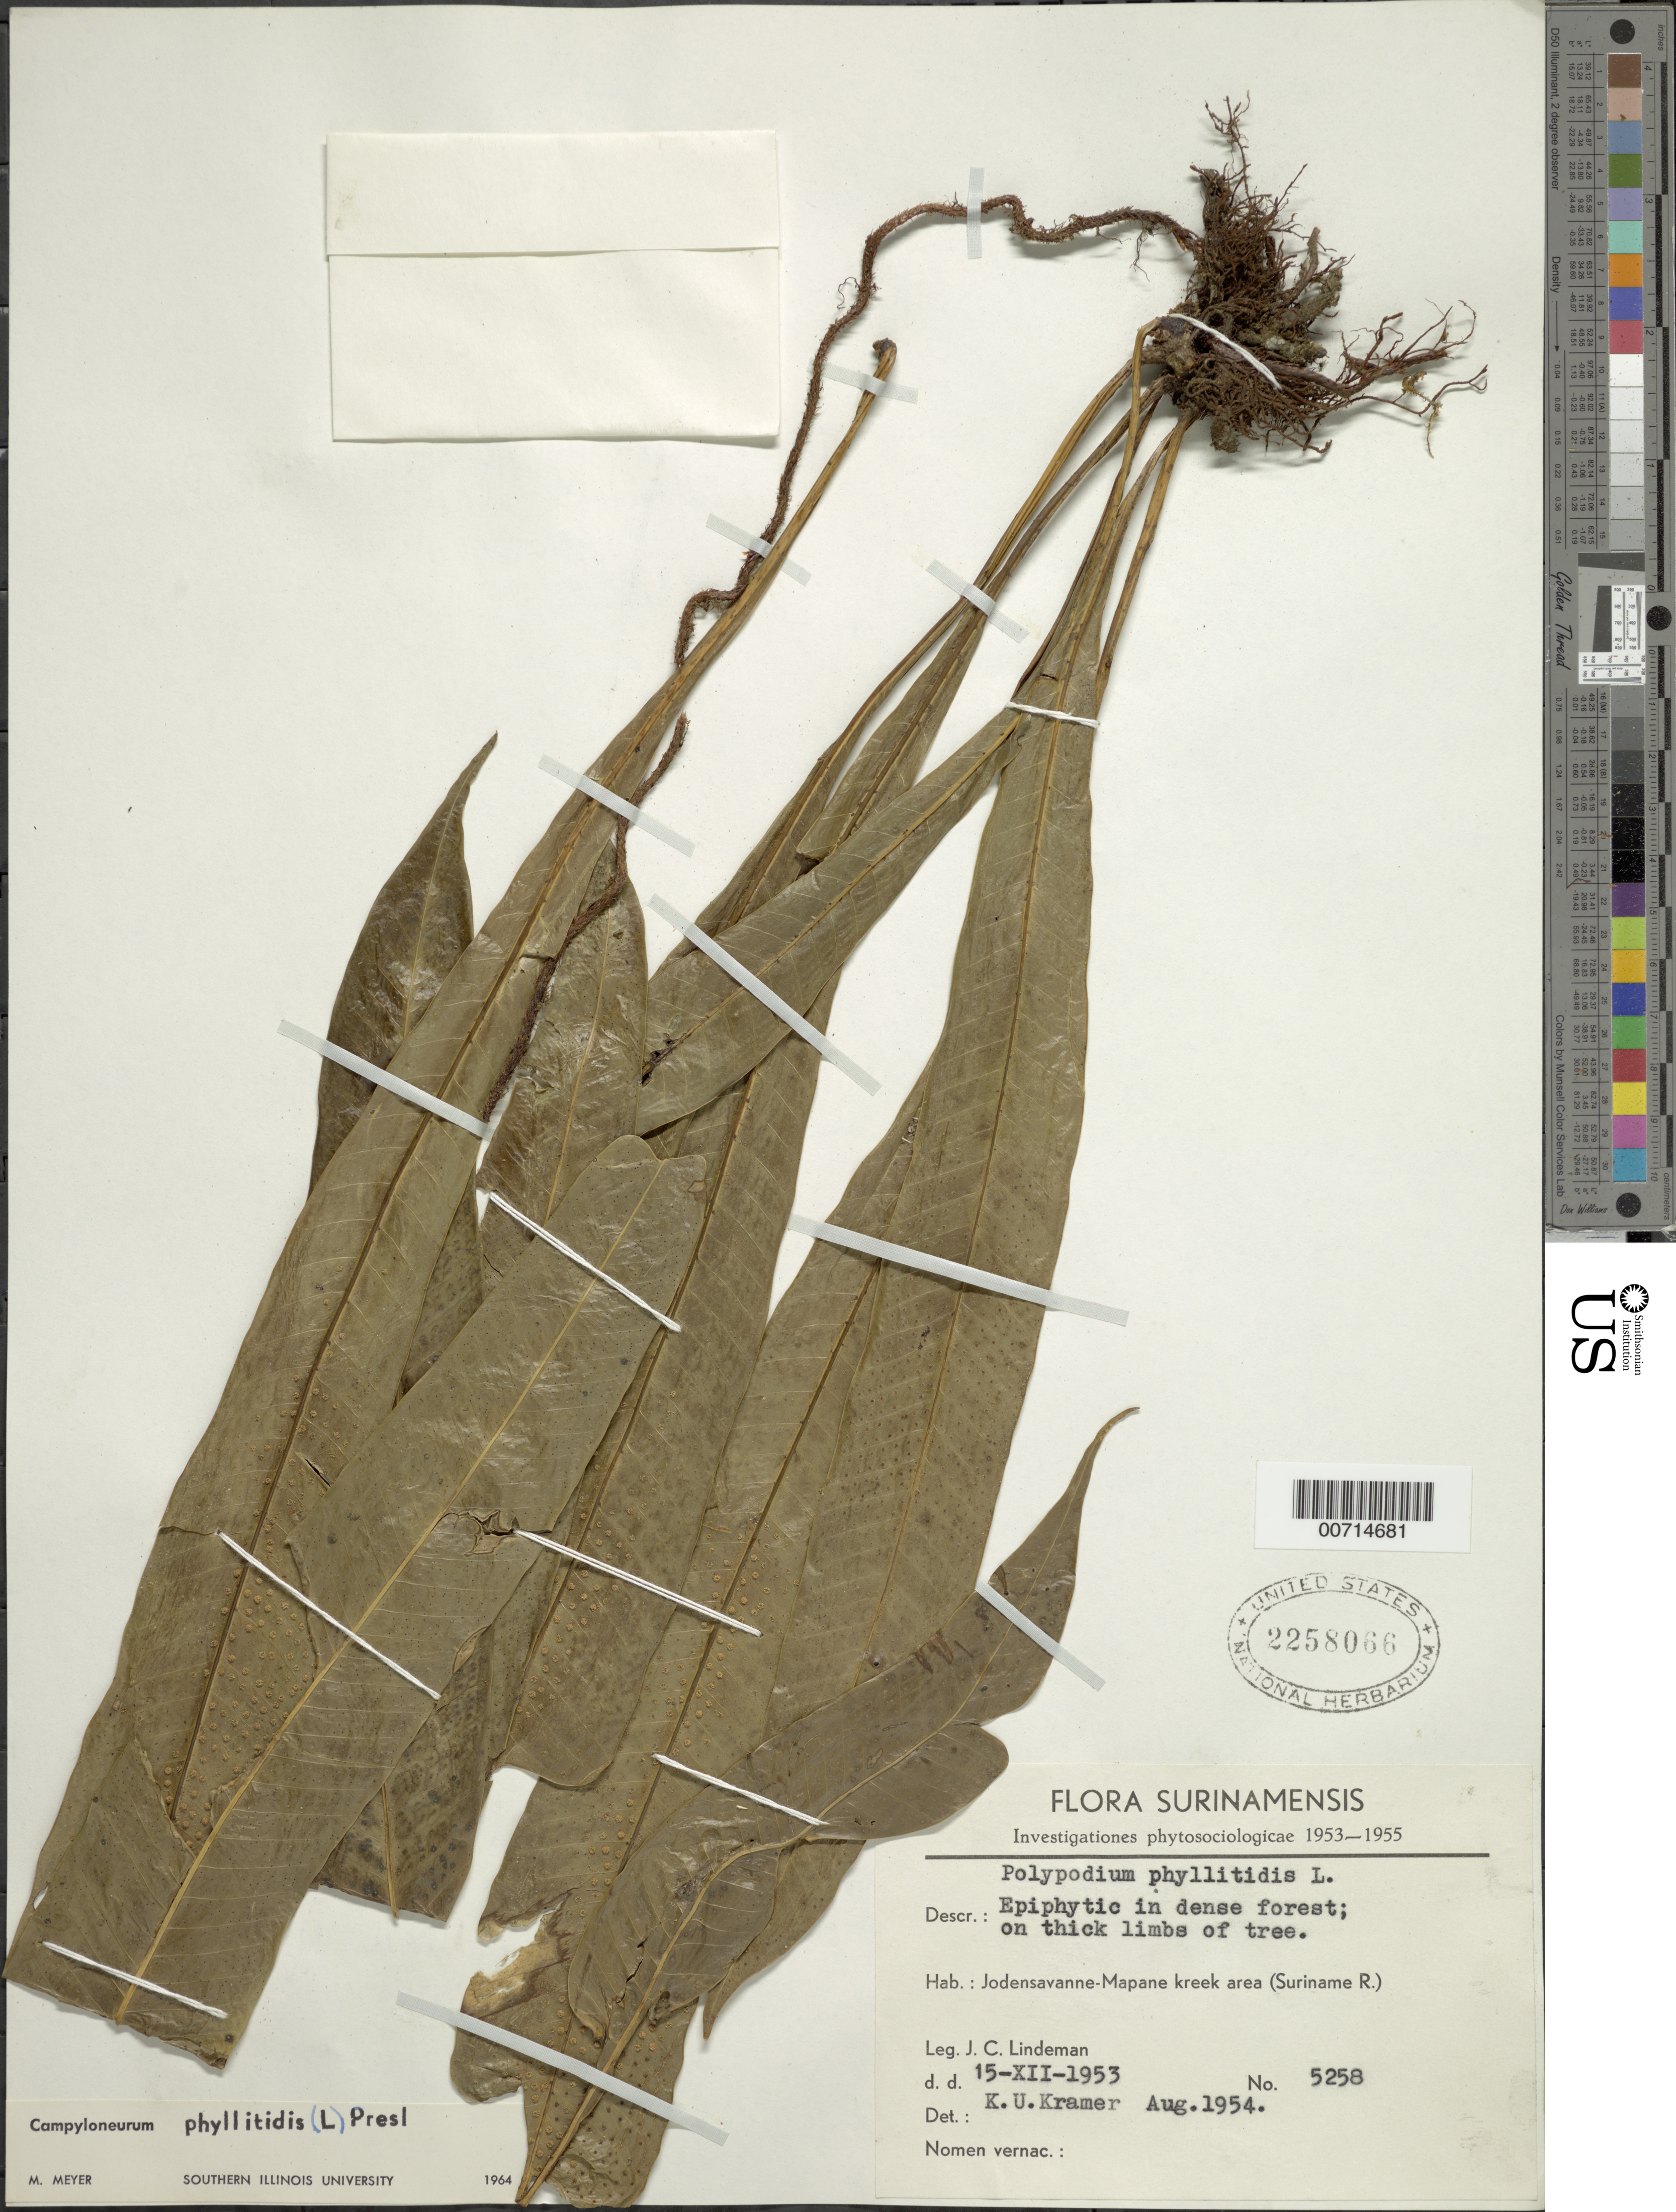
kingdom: Plantae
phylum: Tracheophyta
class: Polypodiopsida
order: Polypodiales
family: Polypodiaceae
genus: Campyloneurum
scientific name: Campyloneurum phyllitidis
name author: (L.) C. Presl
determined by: Meyer, M.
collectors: J. C. Lindeman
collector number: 5258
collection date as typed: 15-Aug-53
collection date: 1953-08-15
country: Suriname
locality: Jodensavanne-Mapane kreek area (Suriname River)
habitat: Dense forest, on thick limbs of tree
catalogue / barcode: US 2258066